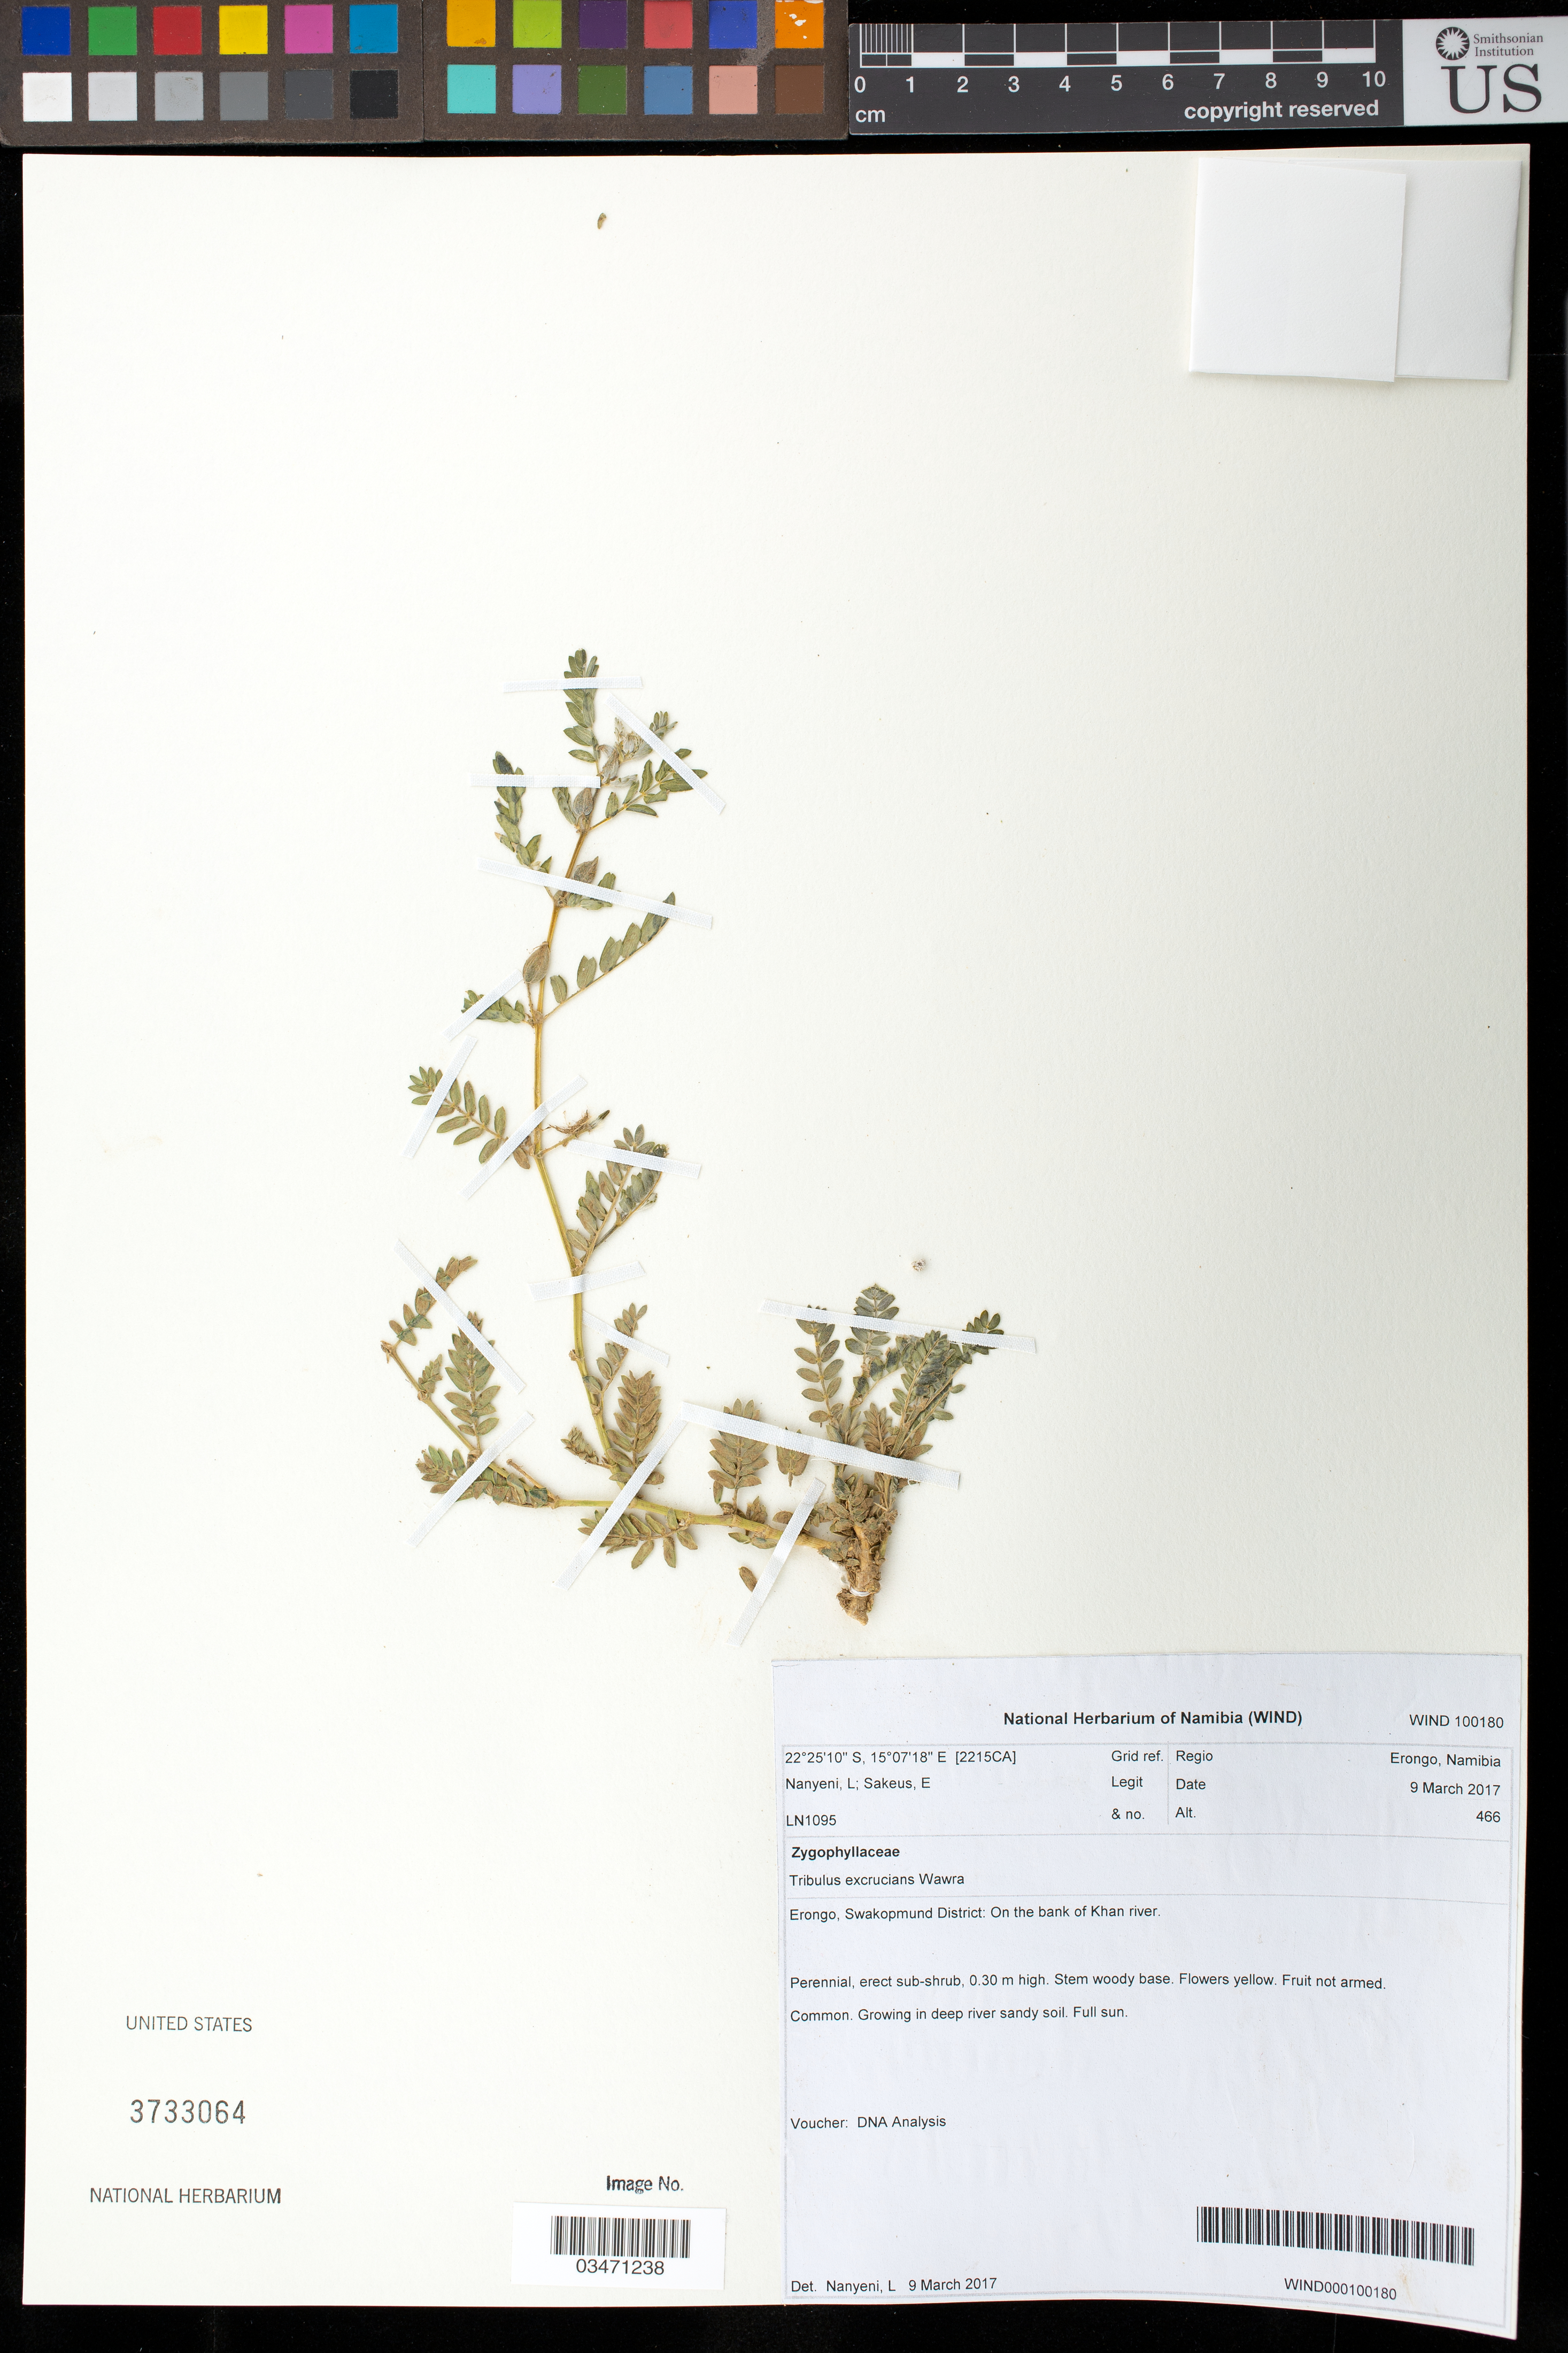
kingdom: Plantae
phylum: Tracheophyta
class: Magnoliopsida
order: Zygophyllales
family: Zygophyllaceae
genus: Tribulus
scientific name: Tribulus excrucians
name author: Wawra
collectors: L. Nanyeni & E. Sakeus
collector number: LN1095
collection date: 2017-03-09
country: Namibia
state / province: Erongo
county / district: Swakopmund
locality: On the bank of Khan river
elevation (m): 466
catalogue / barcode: US 3733064